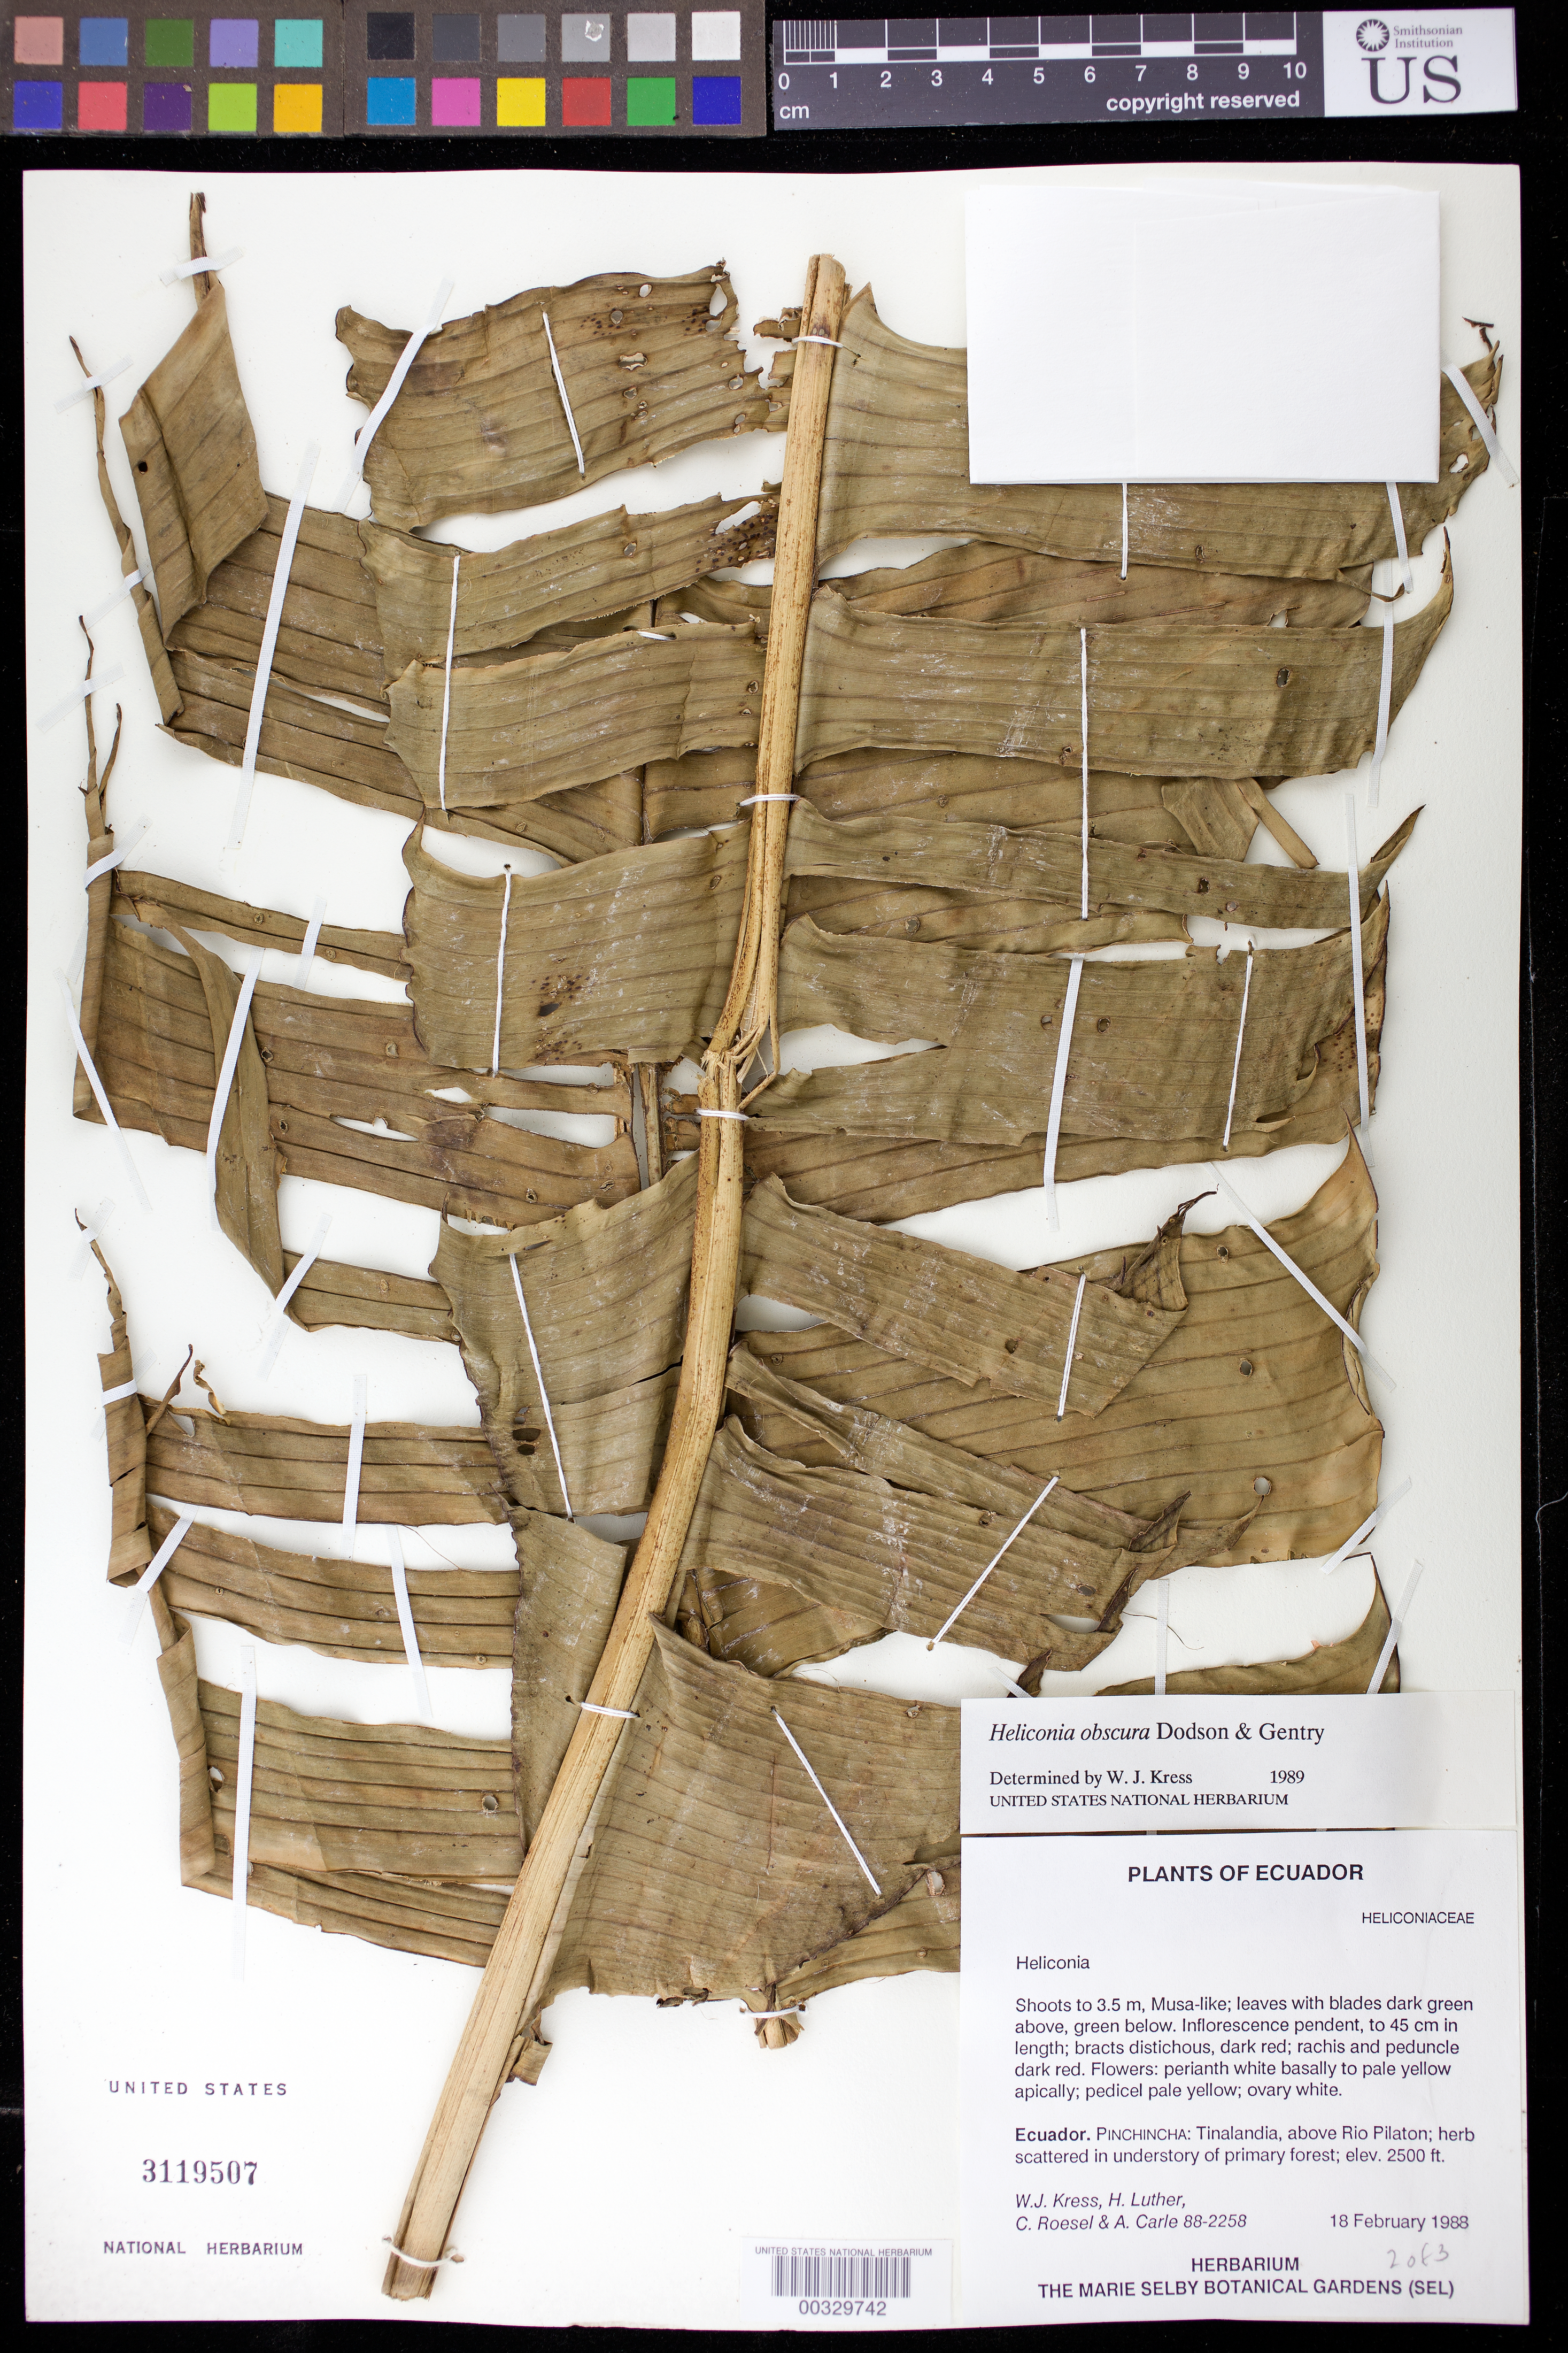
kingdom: Plantae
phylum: Tracheophyta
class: Liliopsida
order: Zingiberales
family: Heliconiaceae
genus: Heliconia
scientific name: Heliconia obscura subsp. obscura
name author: Dodson & Gentry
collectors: W. J. Kress, Harry E. Luther, C. S. Roesel & A. Carle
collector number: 88-2258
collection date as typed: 18 Feb 1988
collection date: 1988-02-18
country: Ecuador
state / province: Pichincha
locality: Tinalandia, above Rio pilaton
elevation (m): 762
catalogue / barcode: US 3119507